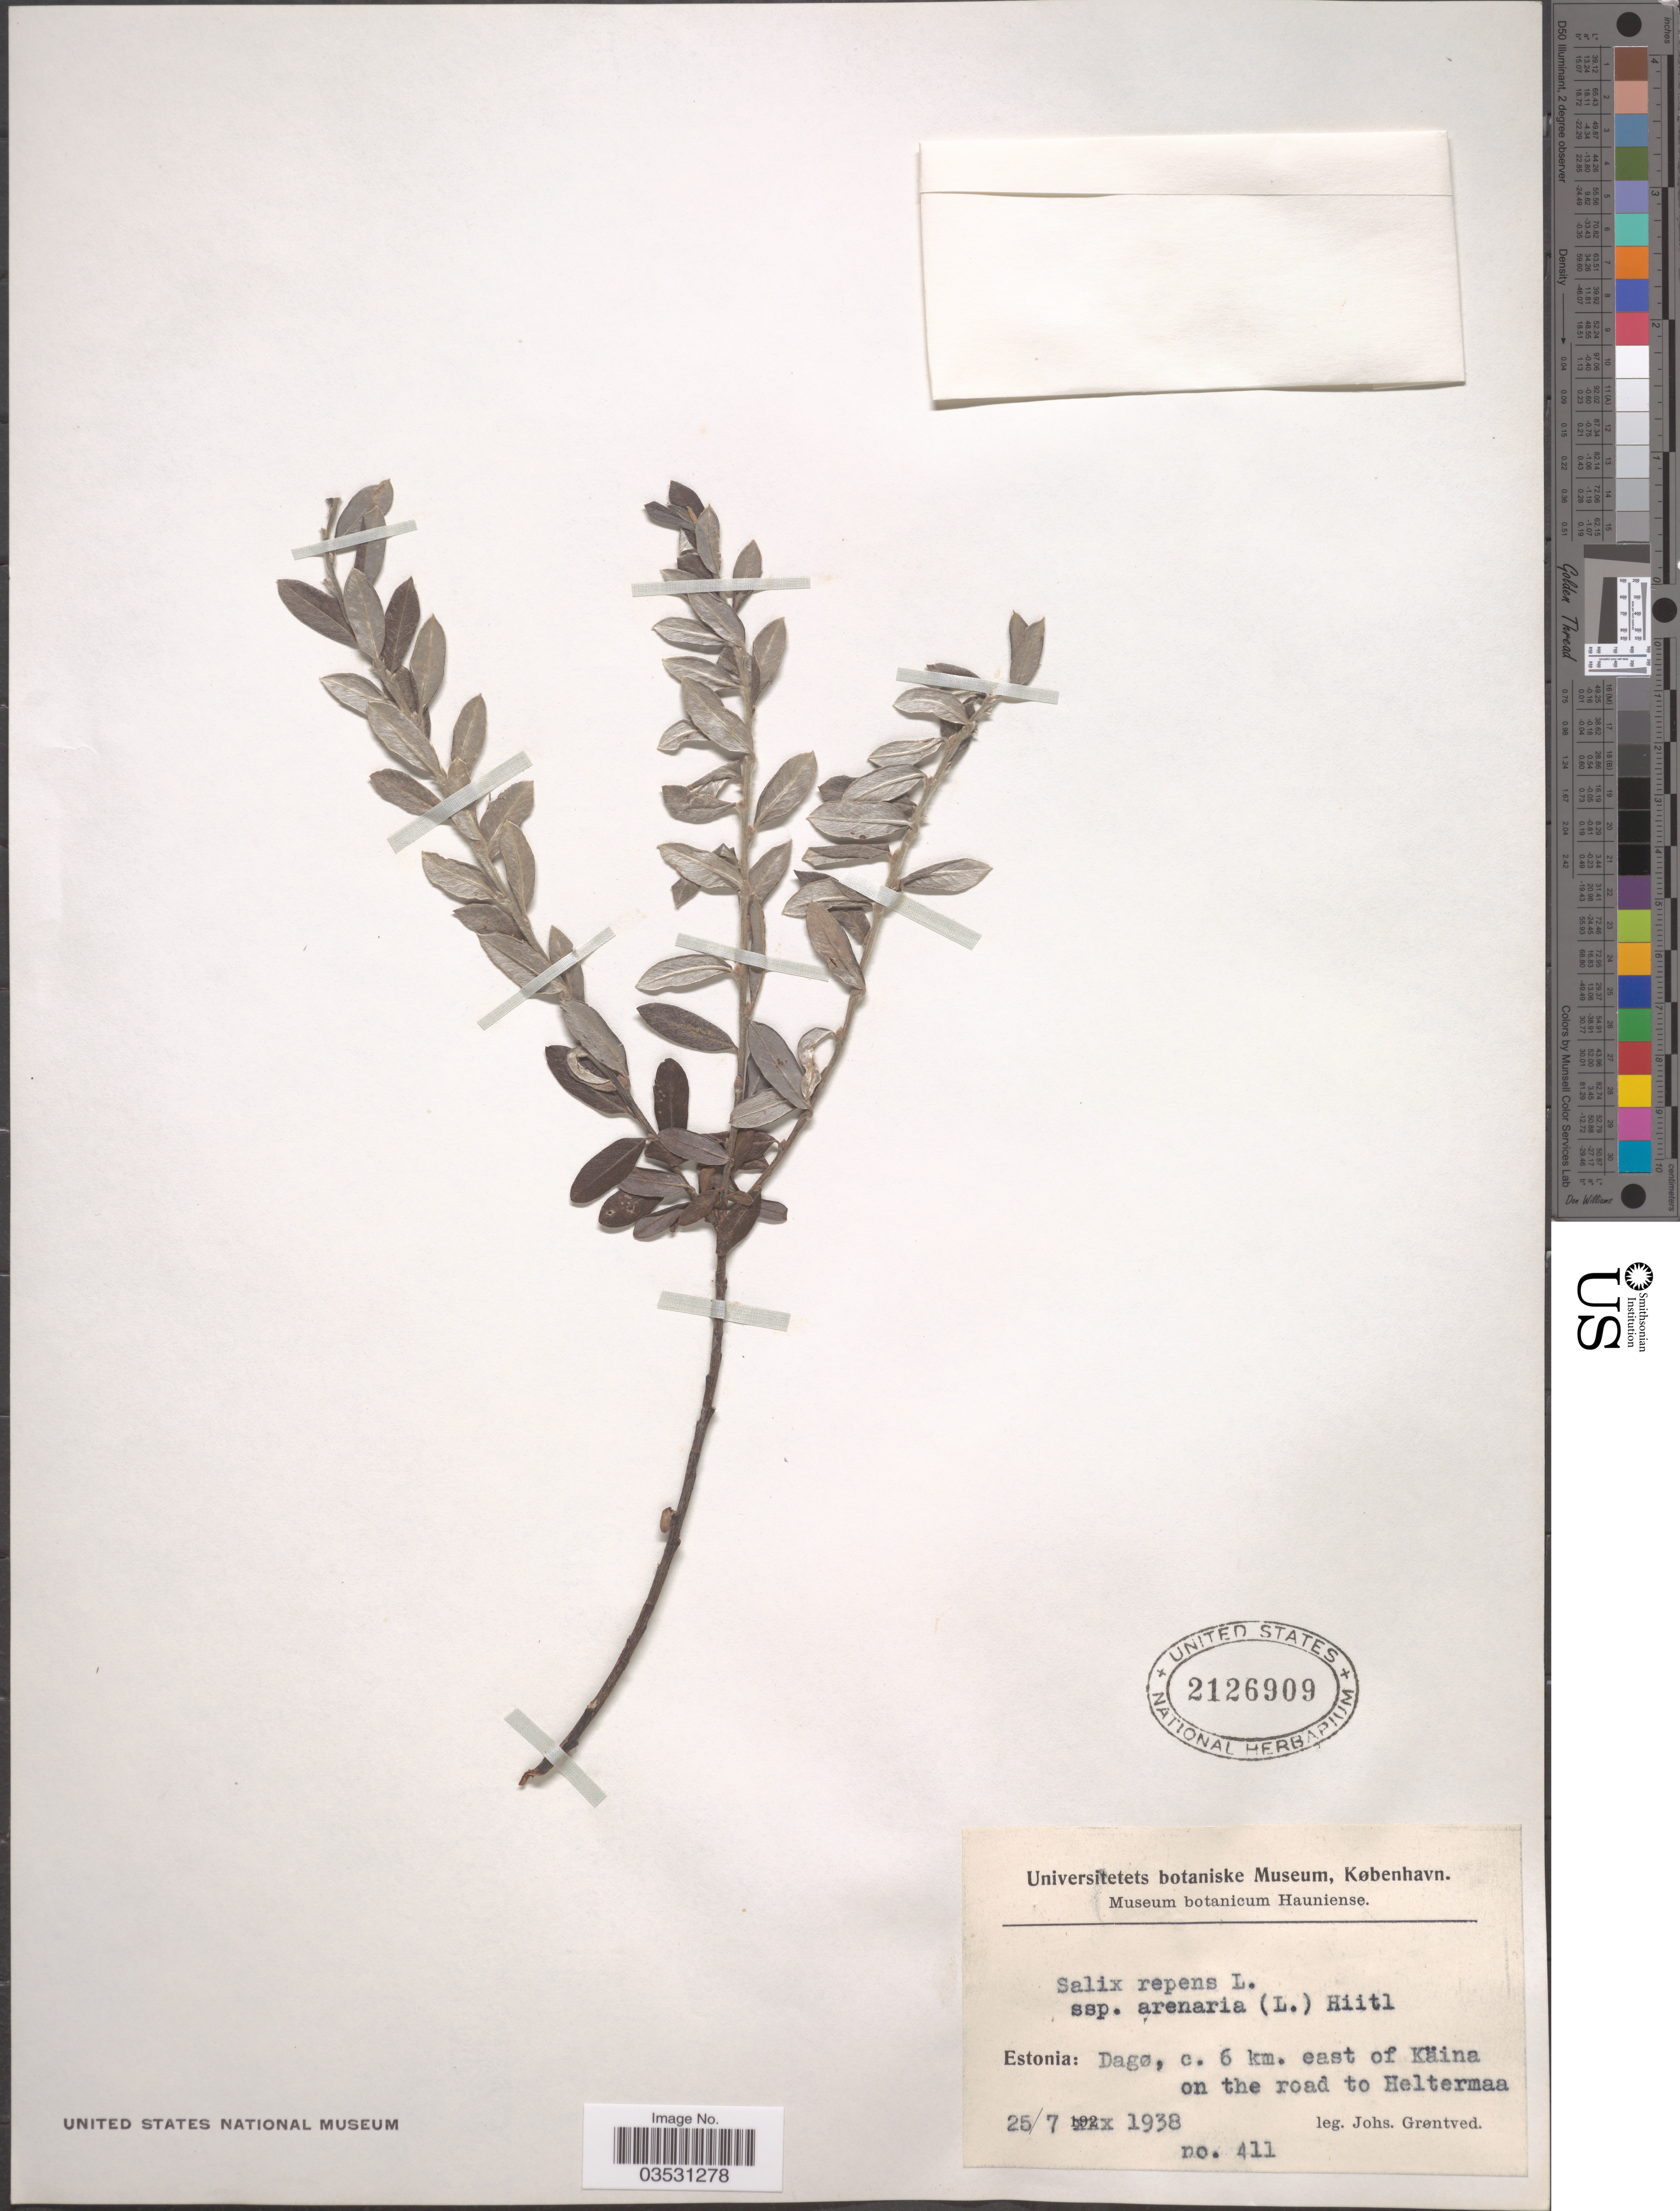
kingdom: Plantae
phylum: Tracheophyta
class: Magnoliopsida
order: Malpighiales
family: Salicaceae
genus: Salix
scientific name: Salix repens subsp. arenaria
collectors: J. Grøntved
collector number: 411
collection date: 1938-07-25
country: Estonia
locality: Dagø, c. 6 km. east of Käina on the road to Heltermaa.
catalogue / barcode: US 2126909